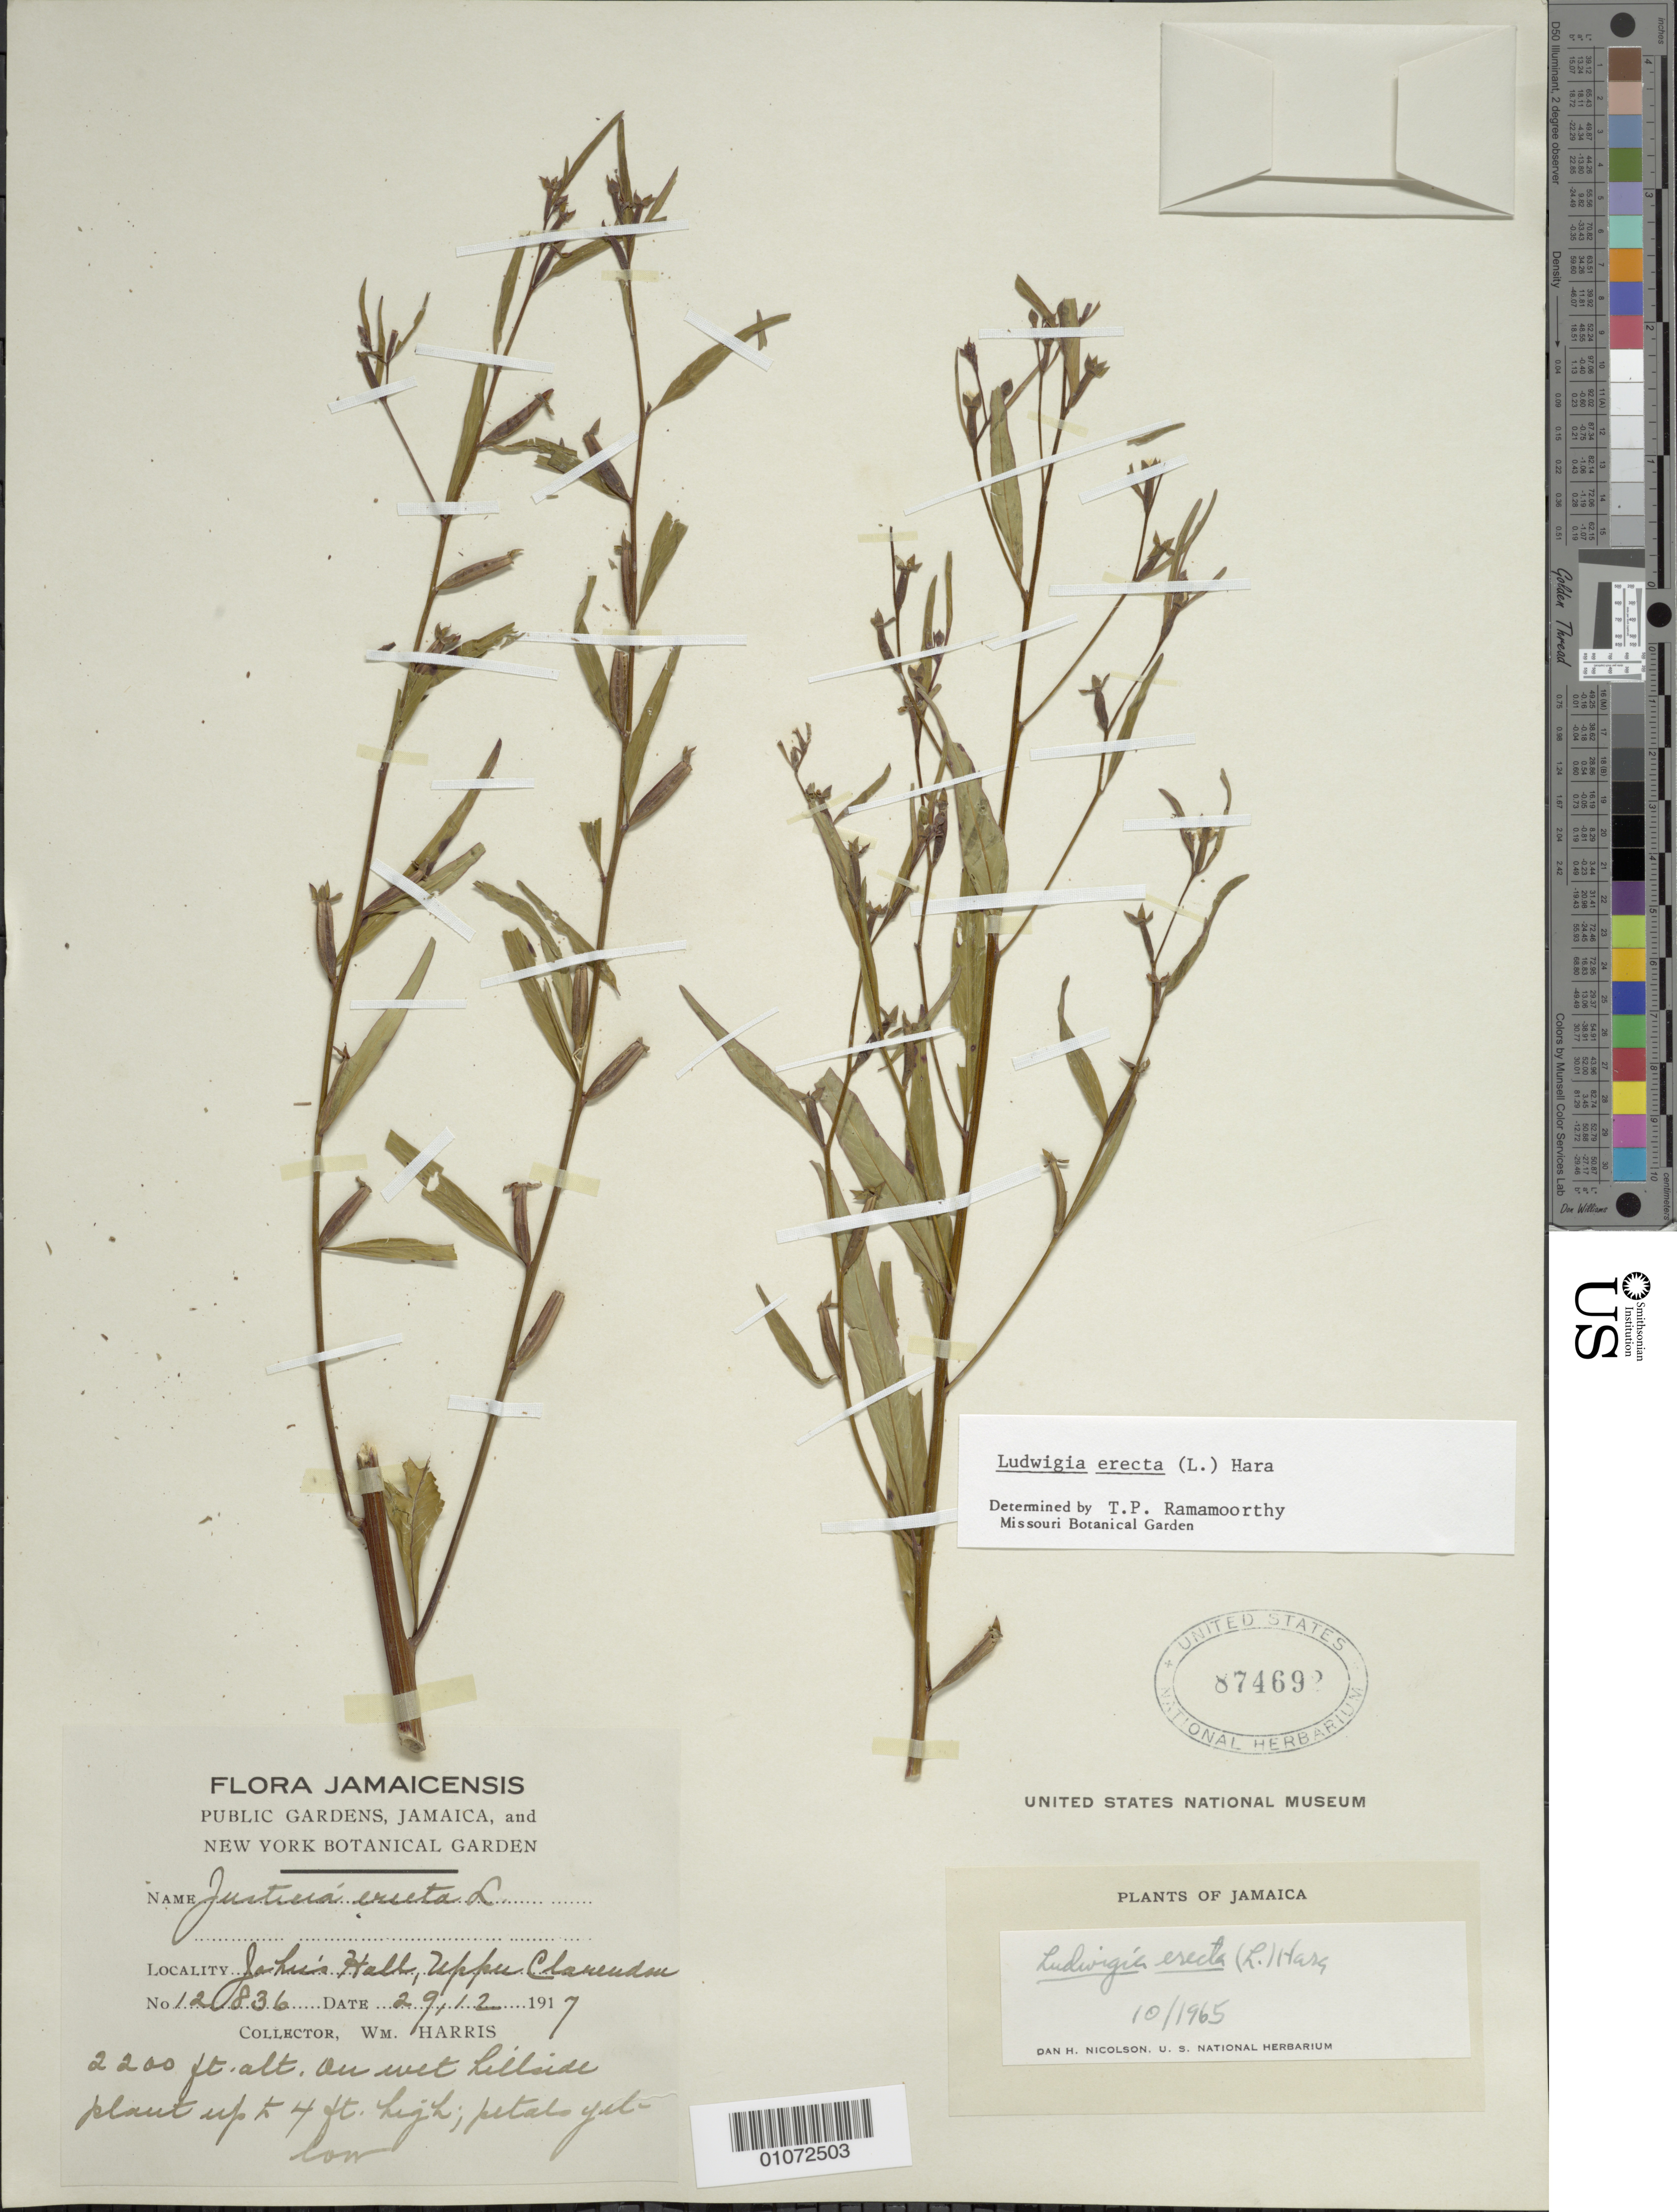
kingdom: Plantae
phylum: Tracheophyta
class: Magnoliopsida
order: Myrtales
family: Onagraceae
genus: Ludwigia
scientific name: Ludwigia erecta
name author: (L.) H. Hara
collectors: W. Harris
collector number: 12836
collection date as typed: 29 Dec 1917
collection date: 1917-12-29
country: Jamaica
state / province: Clarendon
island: Jamaica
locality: John's Hall, on wet hillside.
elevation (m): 671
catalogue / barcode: US 874692